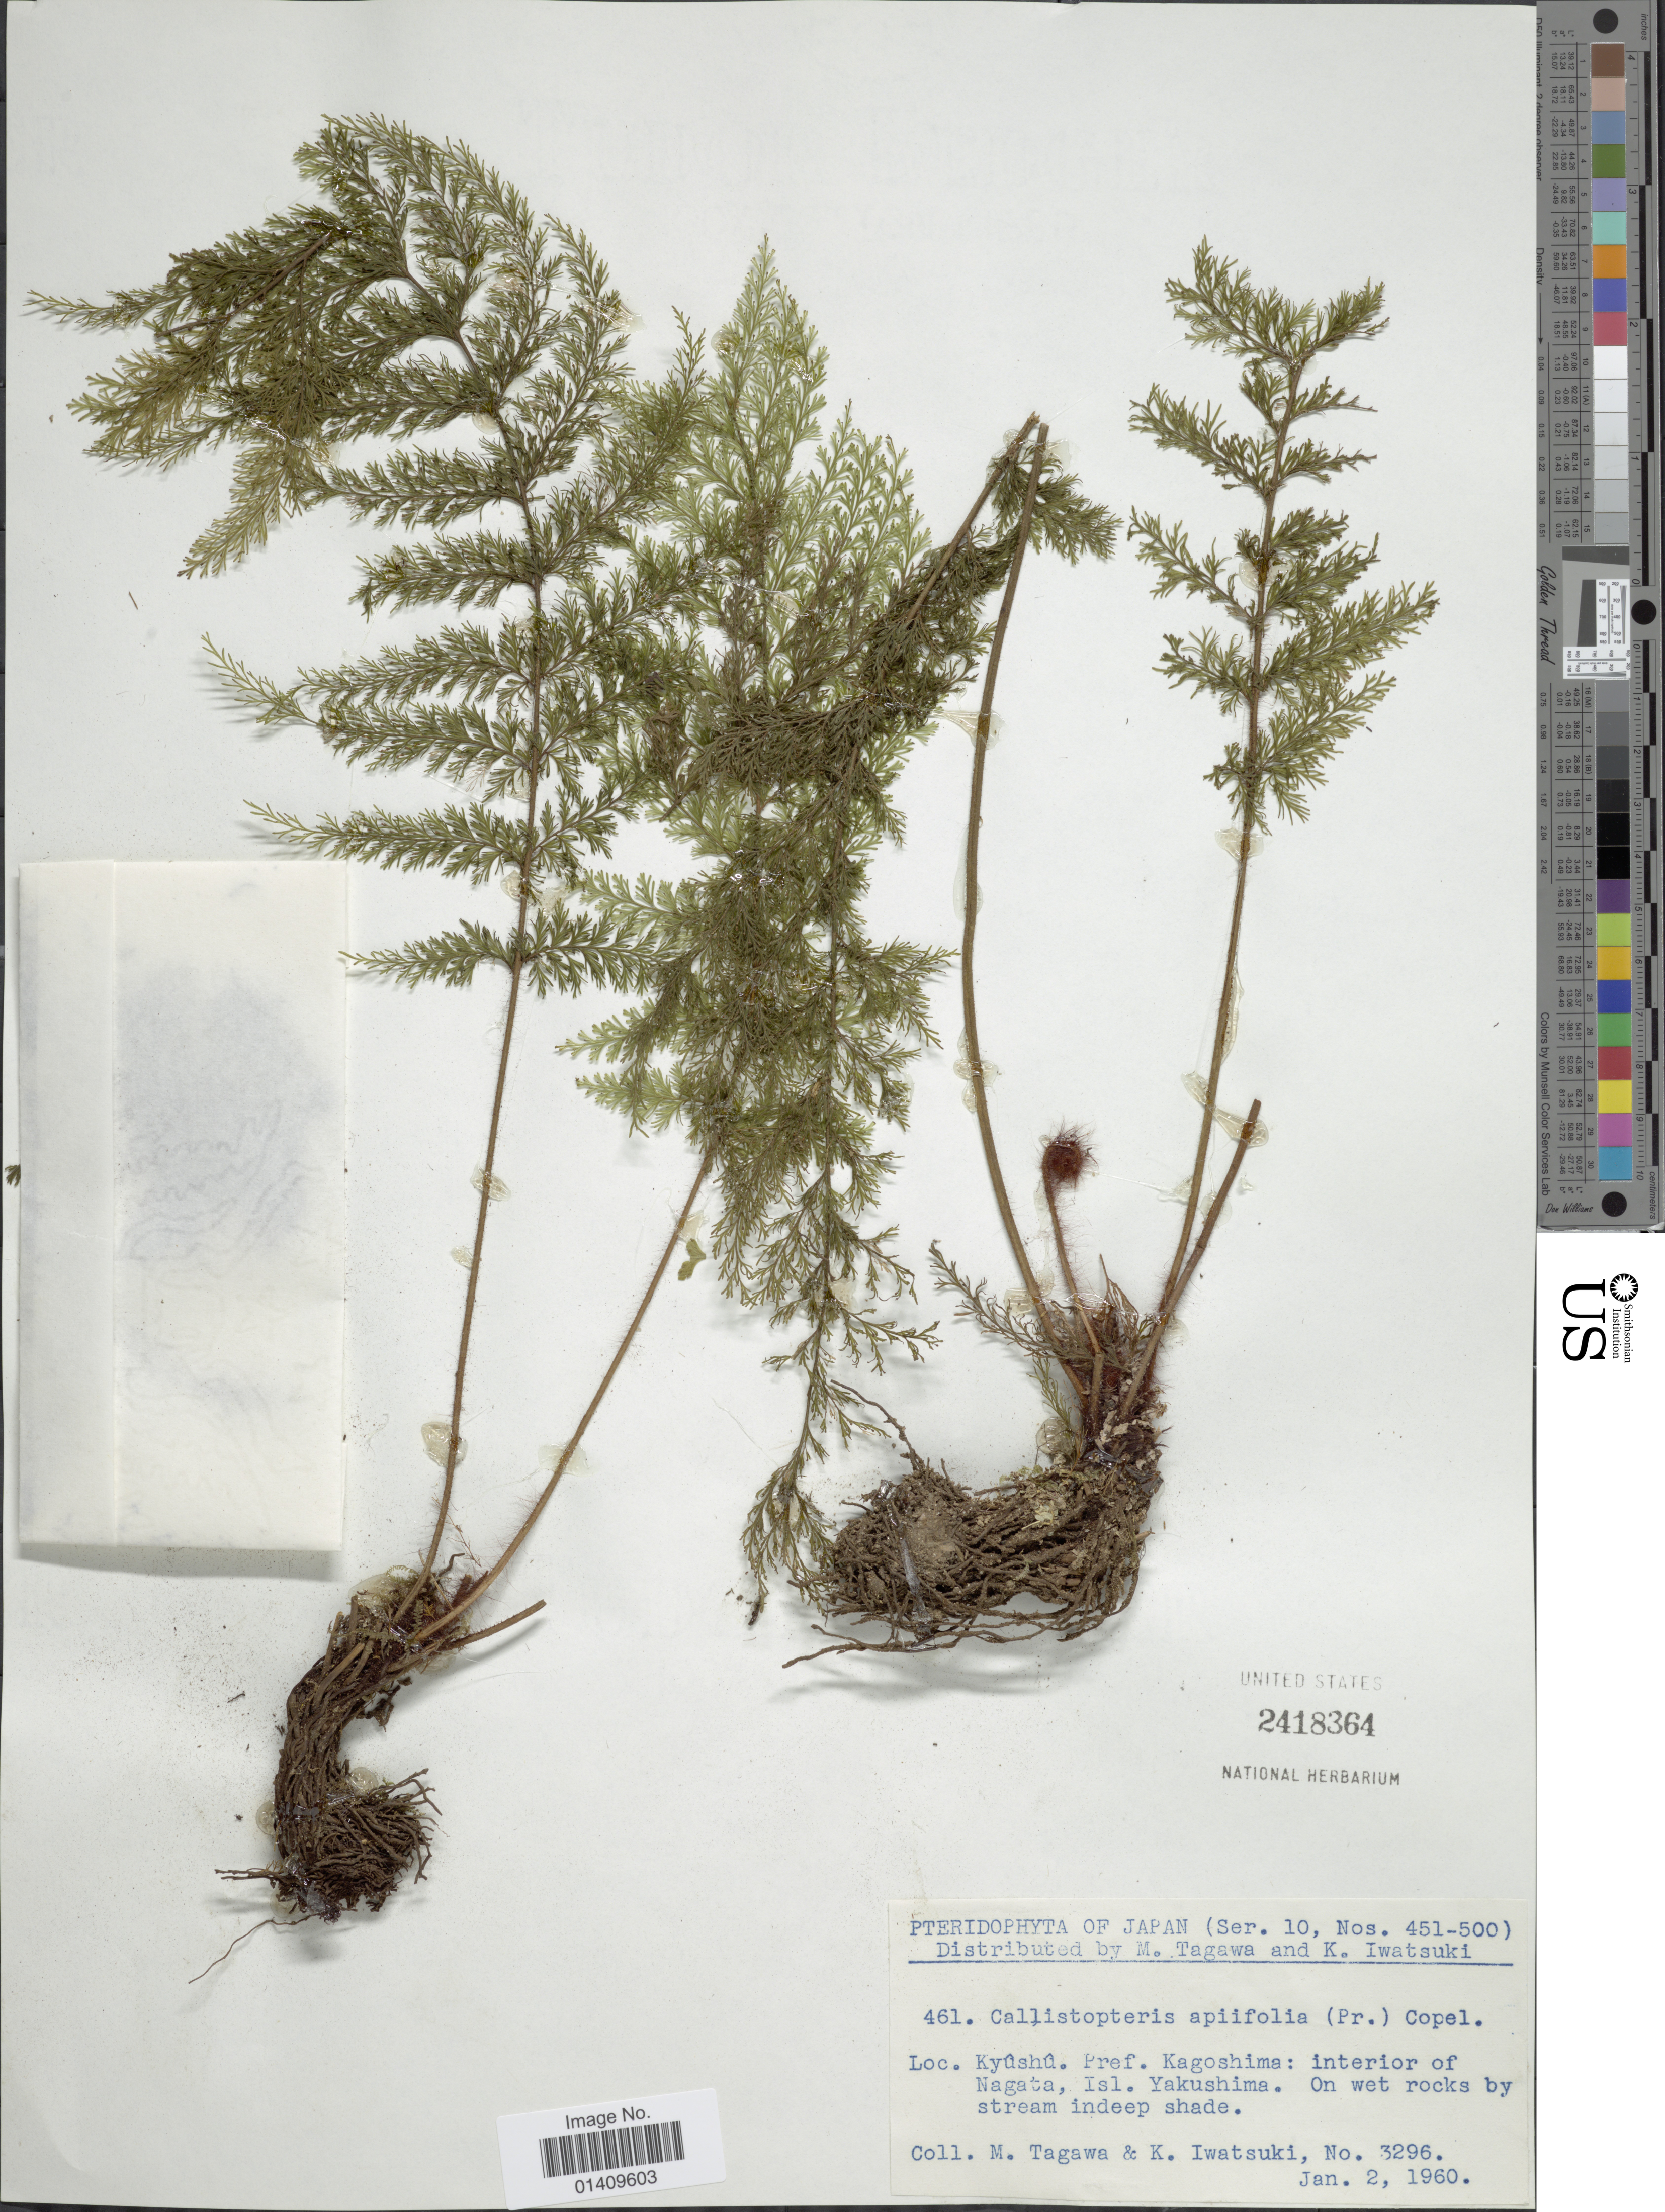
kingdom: Plantae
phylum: Tracheophyta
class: Polypodiopsida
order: Hymenophyllales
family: Hymenophyllaceae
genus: Callistopteris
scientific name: Callistopteris apiifolia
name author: (C. Presl) Copel.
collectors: M. Tagawa & K. Iwatsuki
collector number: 3296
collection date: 1960-01-02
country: Japan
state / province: Kagosima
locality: Kyushu pref. Kagoshima: interior of Nagata Isl. Yakushima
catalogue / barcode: US 2418364